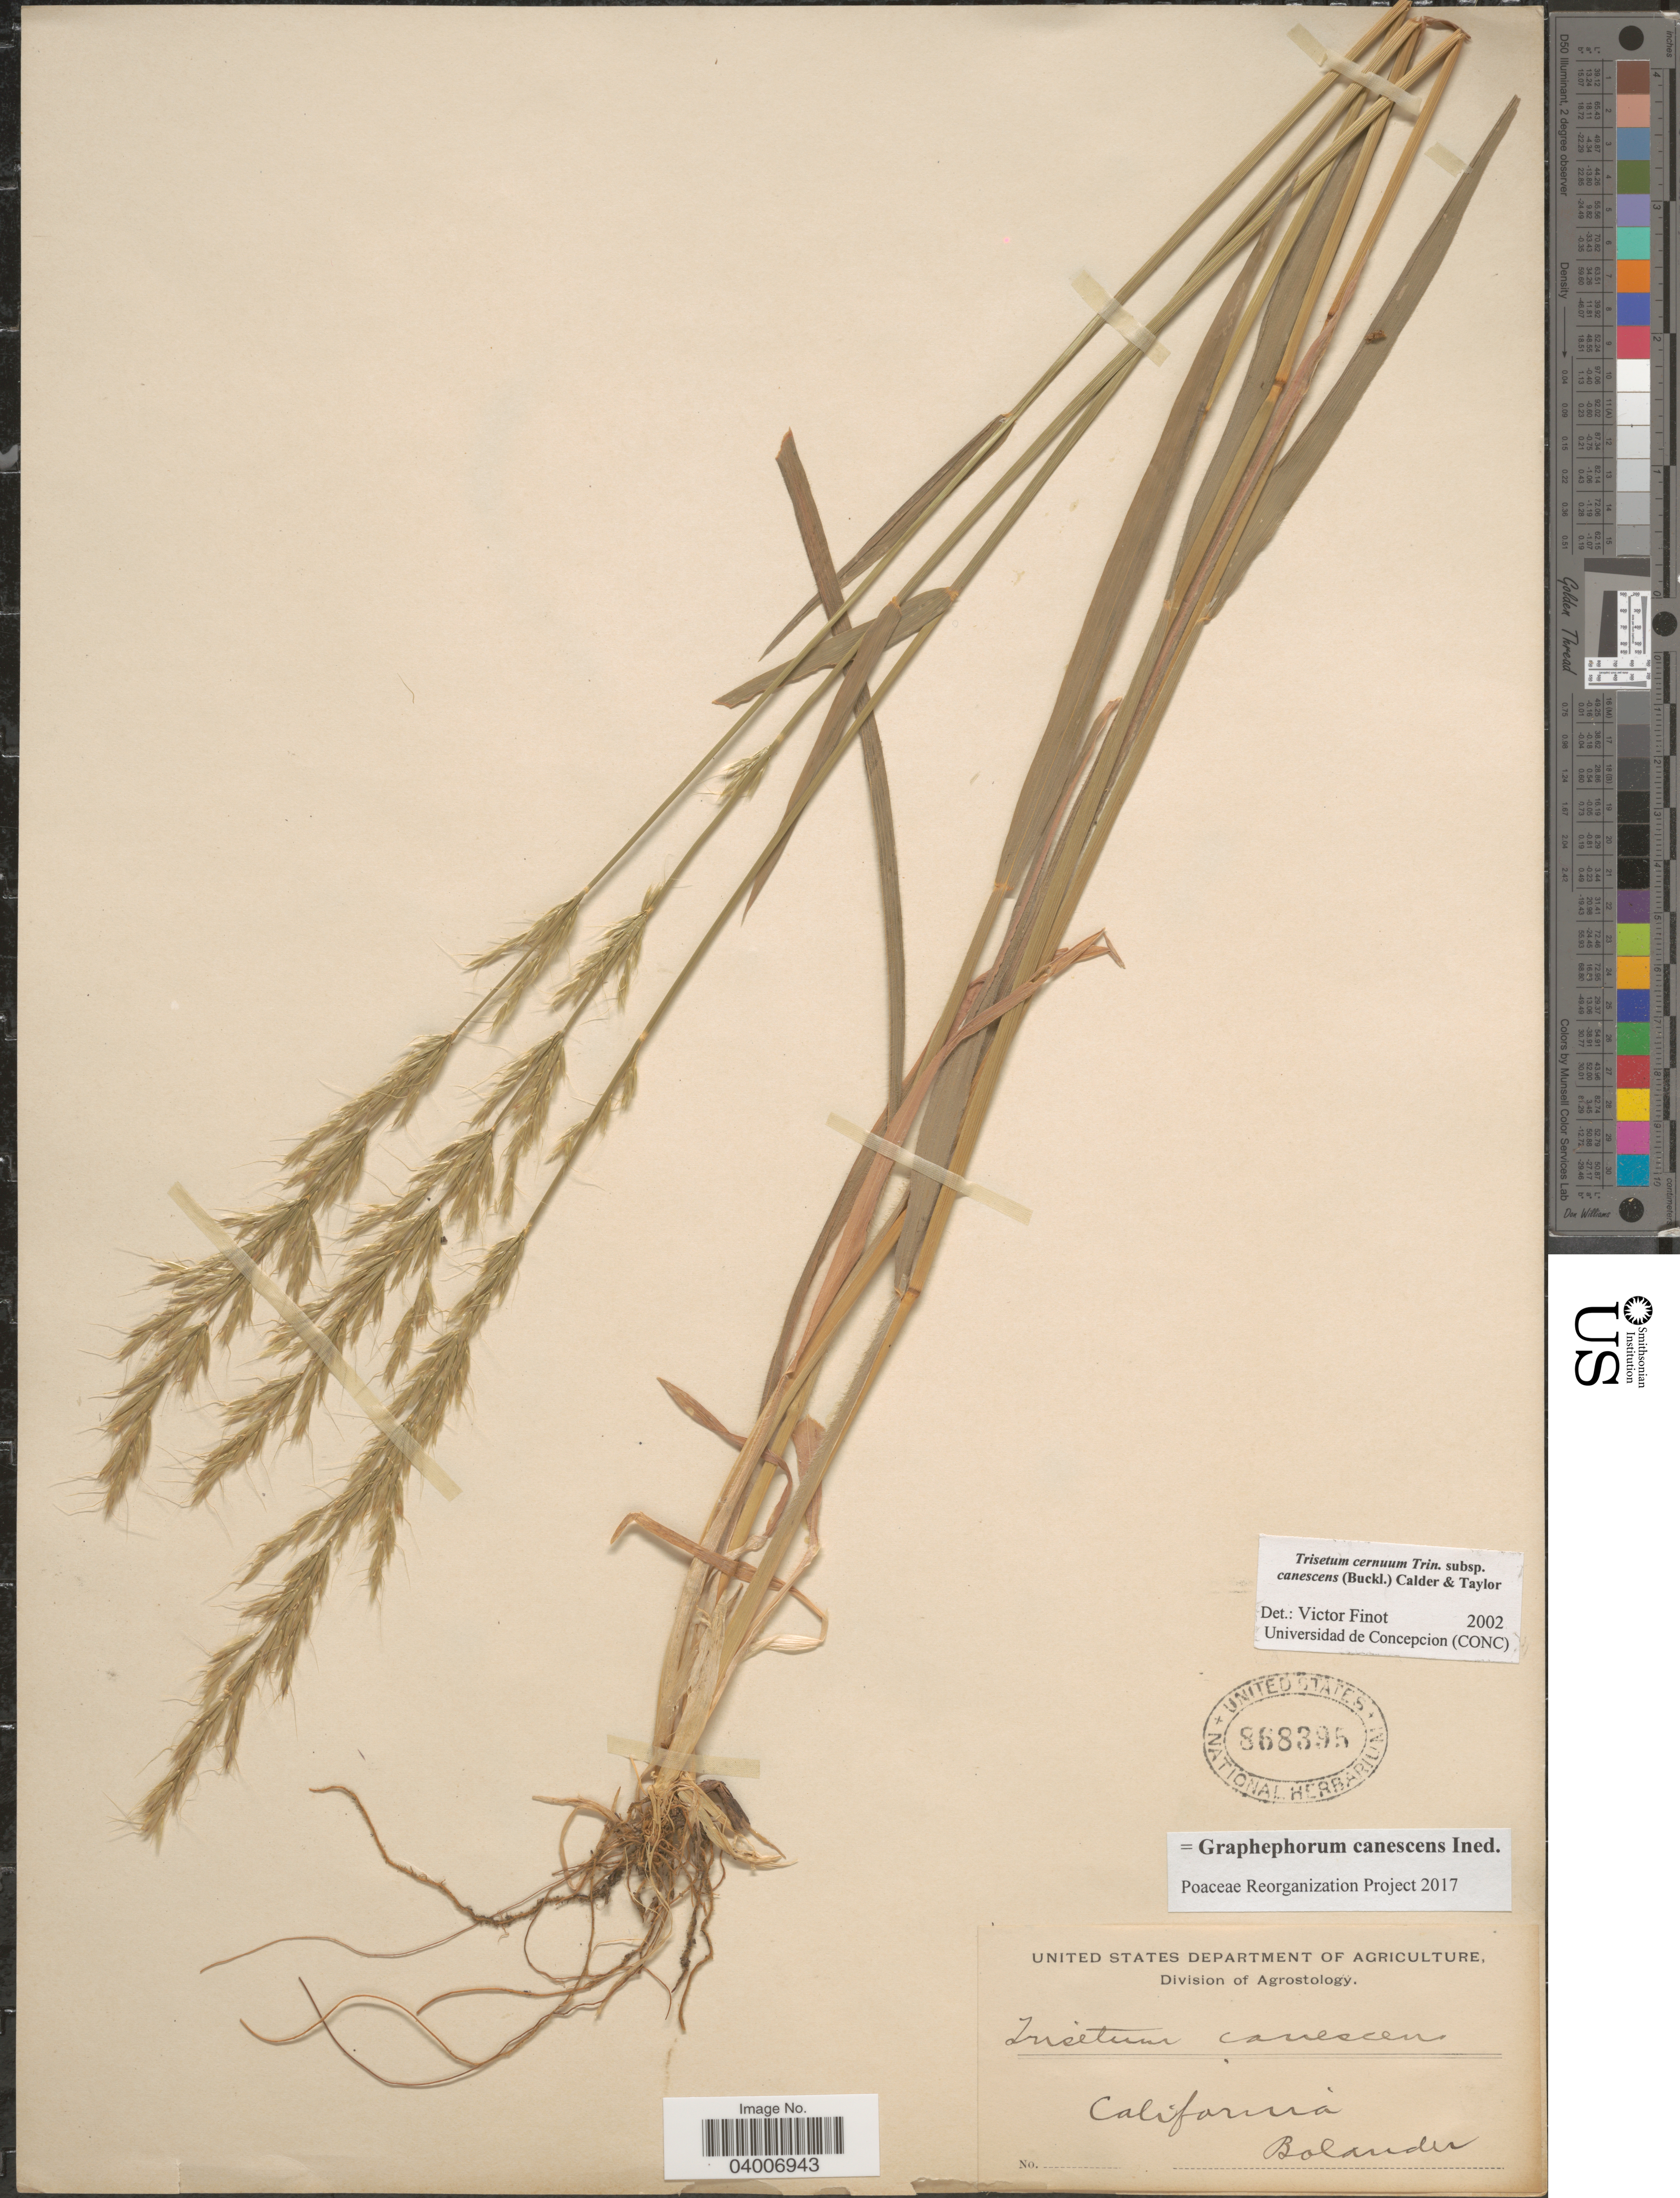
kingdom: Plantae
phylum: Tracheophyta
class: Liliopsida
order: Poales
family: Poaceae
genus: Graphephorum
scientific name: Graphephorum canescens ined.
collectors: H. Bolander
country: United States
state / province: California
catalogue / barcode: US 868395